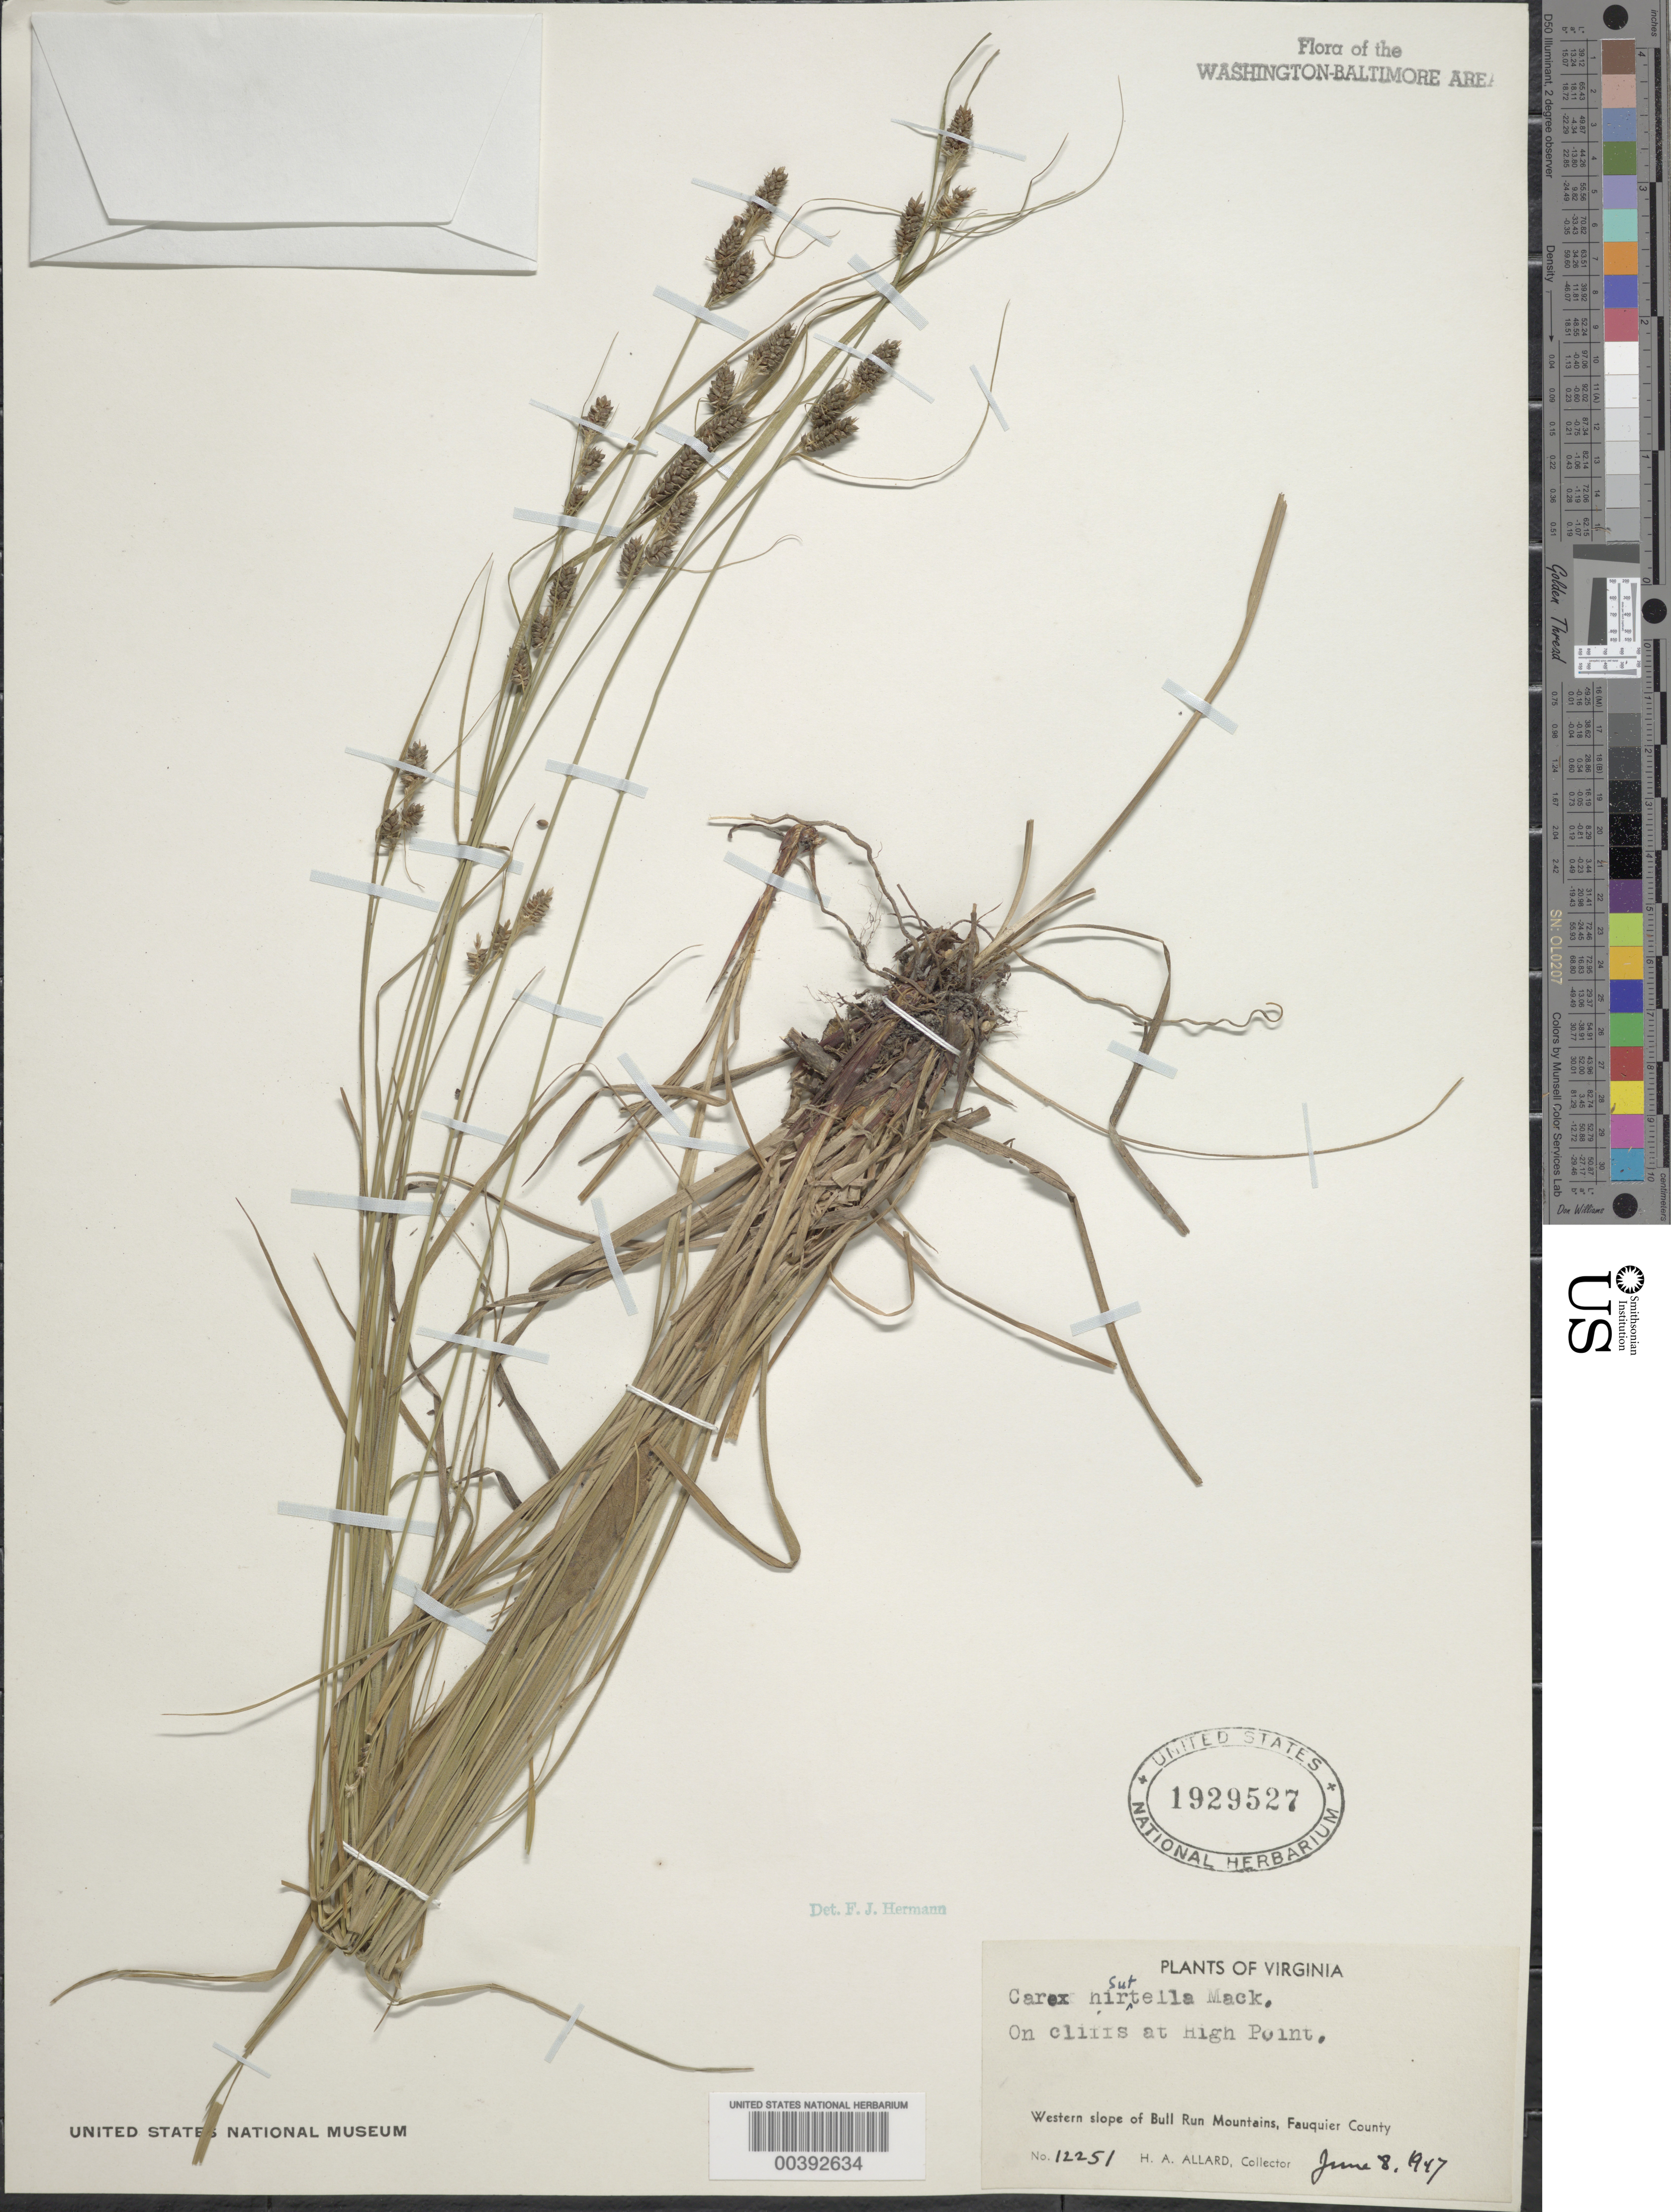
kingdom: Plantae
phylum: Tracheophyta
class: Liliopsida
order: Poales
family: Cyperaceae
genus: Carex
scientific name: Carex hirsutella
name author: Mack.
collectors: H. A. Allard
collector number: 12251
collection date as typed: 08 Jun 1947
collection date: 1947-06-08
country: United States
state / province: Virginia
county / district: Fauquier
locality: High Point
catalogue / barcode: US 1929527